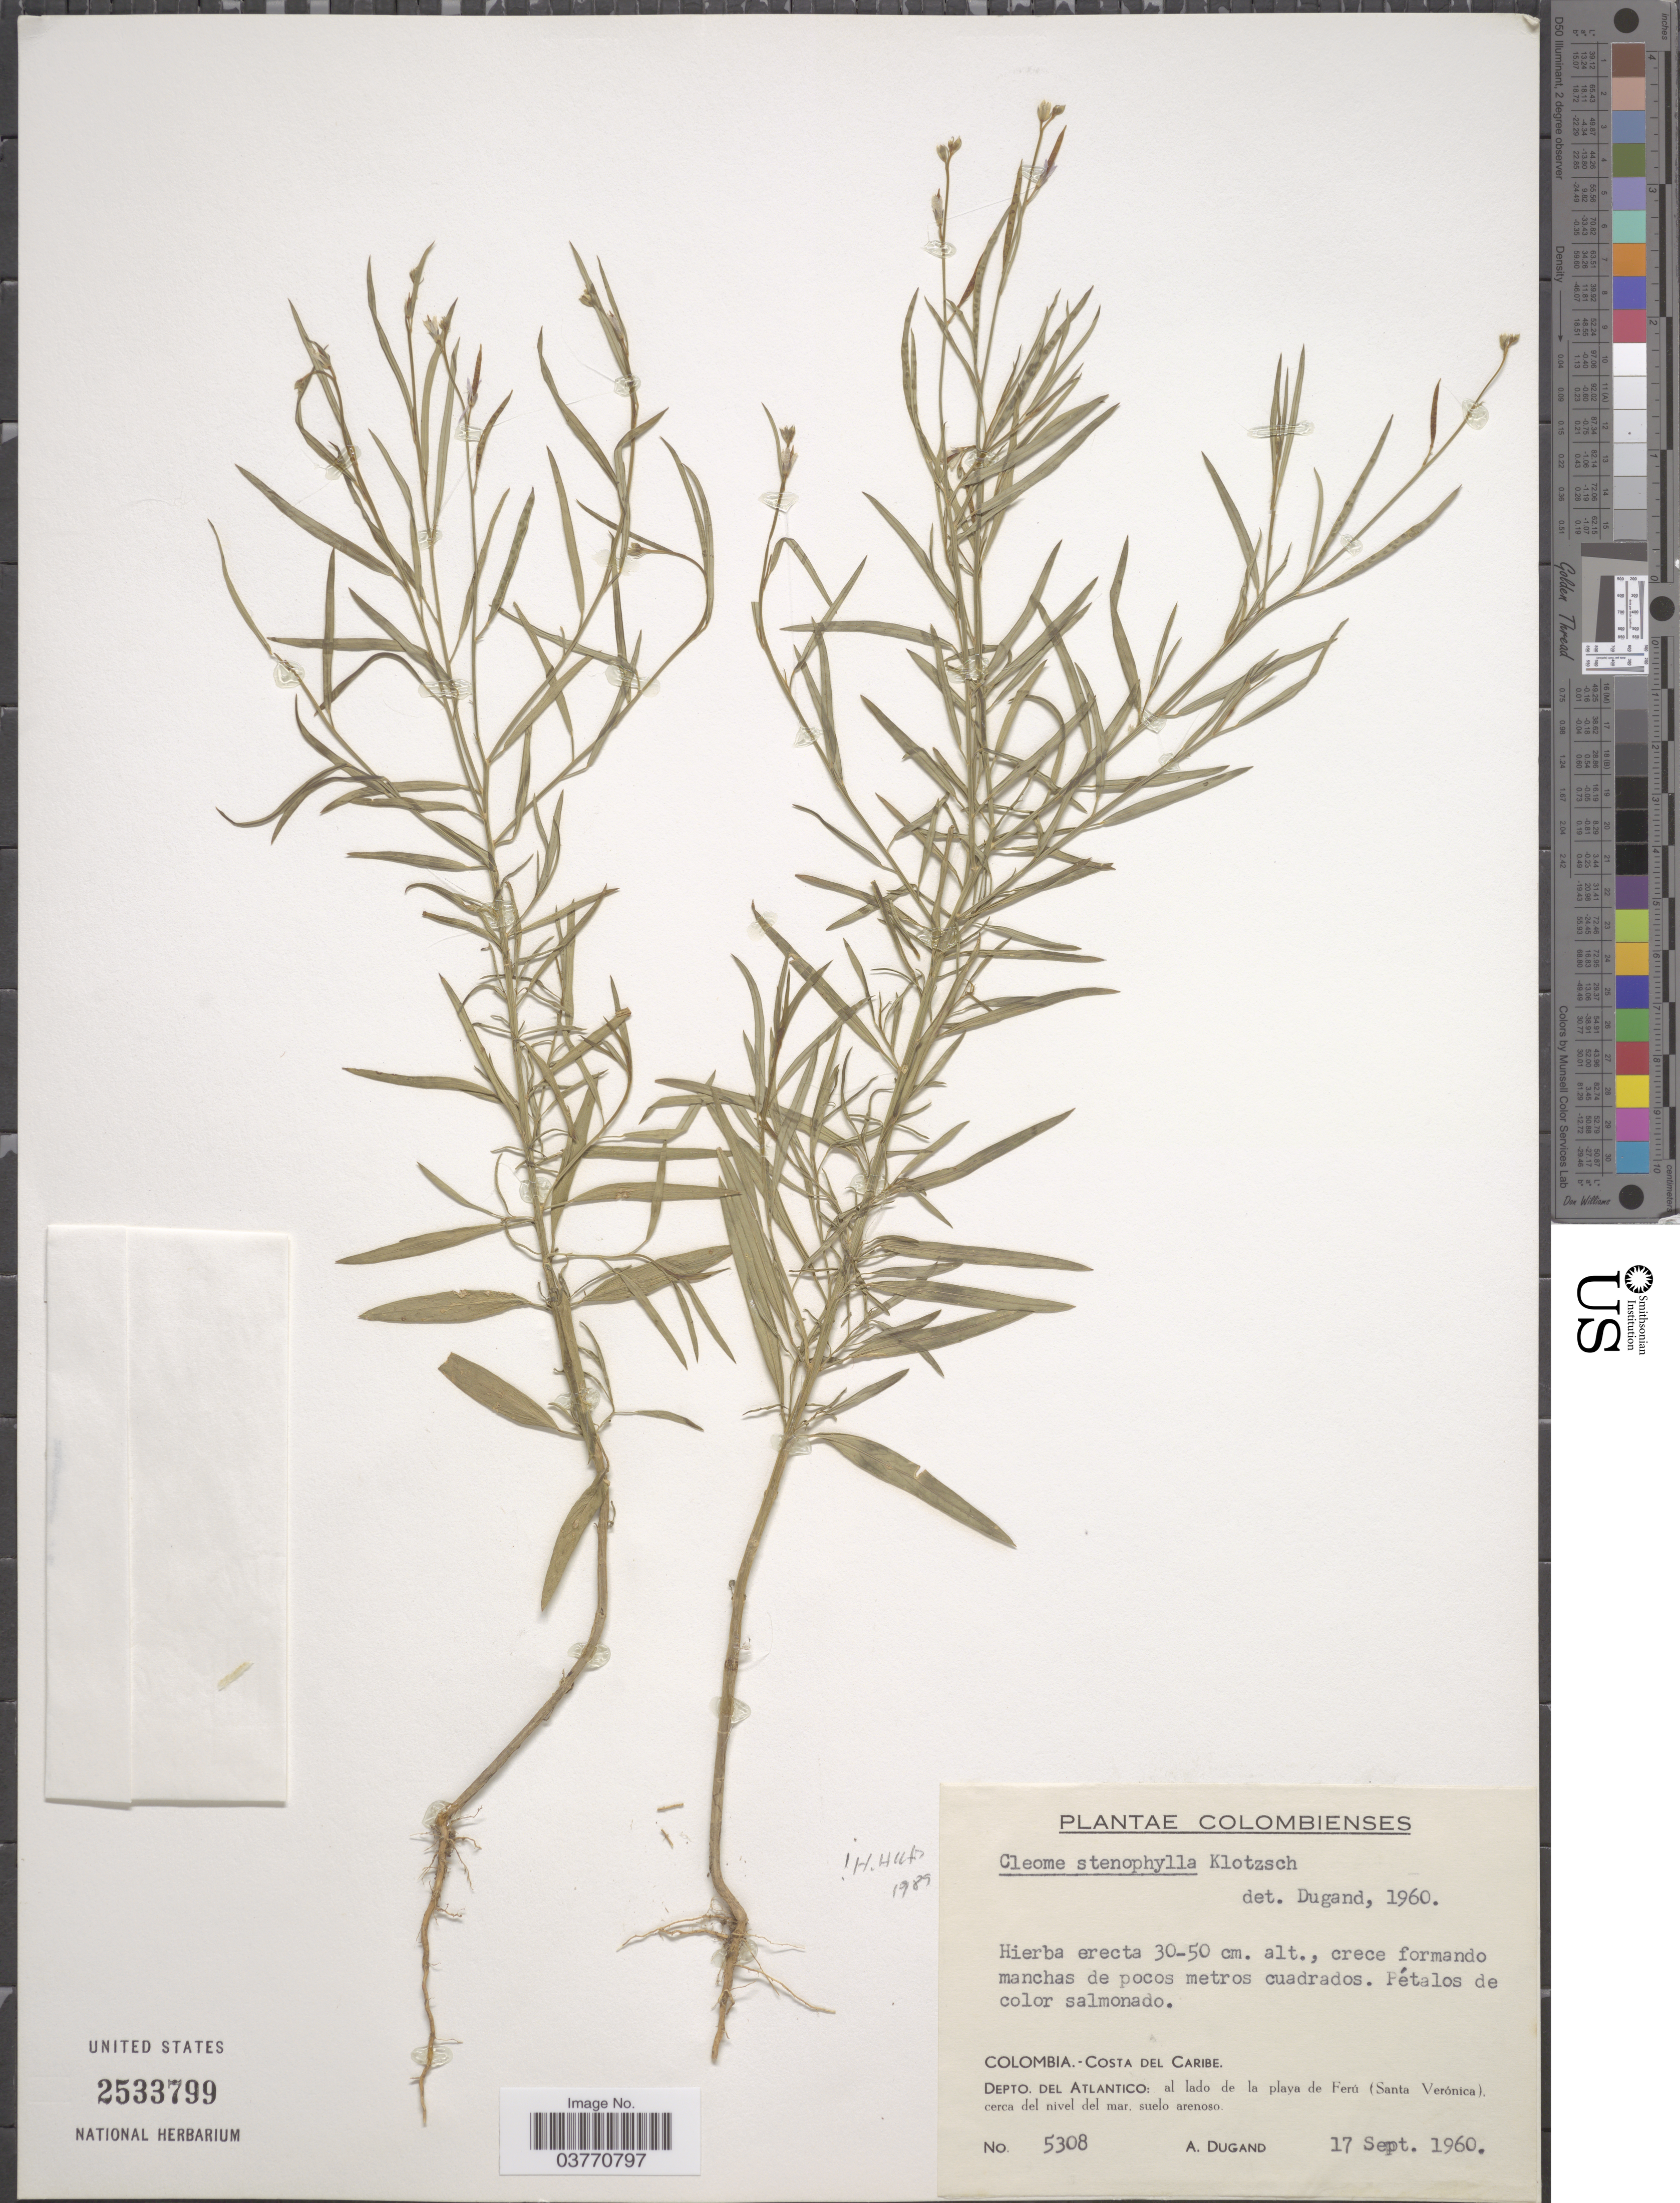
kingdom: Plantae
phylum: Tracheophyta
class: Magnoliopsida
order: Brassicales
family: Cleomaceae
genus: Physostemon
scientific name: Physostemon stenophyllus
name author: (Klotzsch ex Urb.) Iltis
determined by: Strong, M. T., (US), Smithsonian Institution - National Museum of Natural History (UNITED STATES)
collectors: A. Dugand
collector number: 5308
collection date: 1960-09-17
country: Colombia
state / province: Atlántico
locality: Costa del Caribe. Depto. del Atlantico: al lado de la playa de Ferú (Santa Verónica).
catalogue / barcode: US 2533799